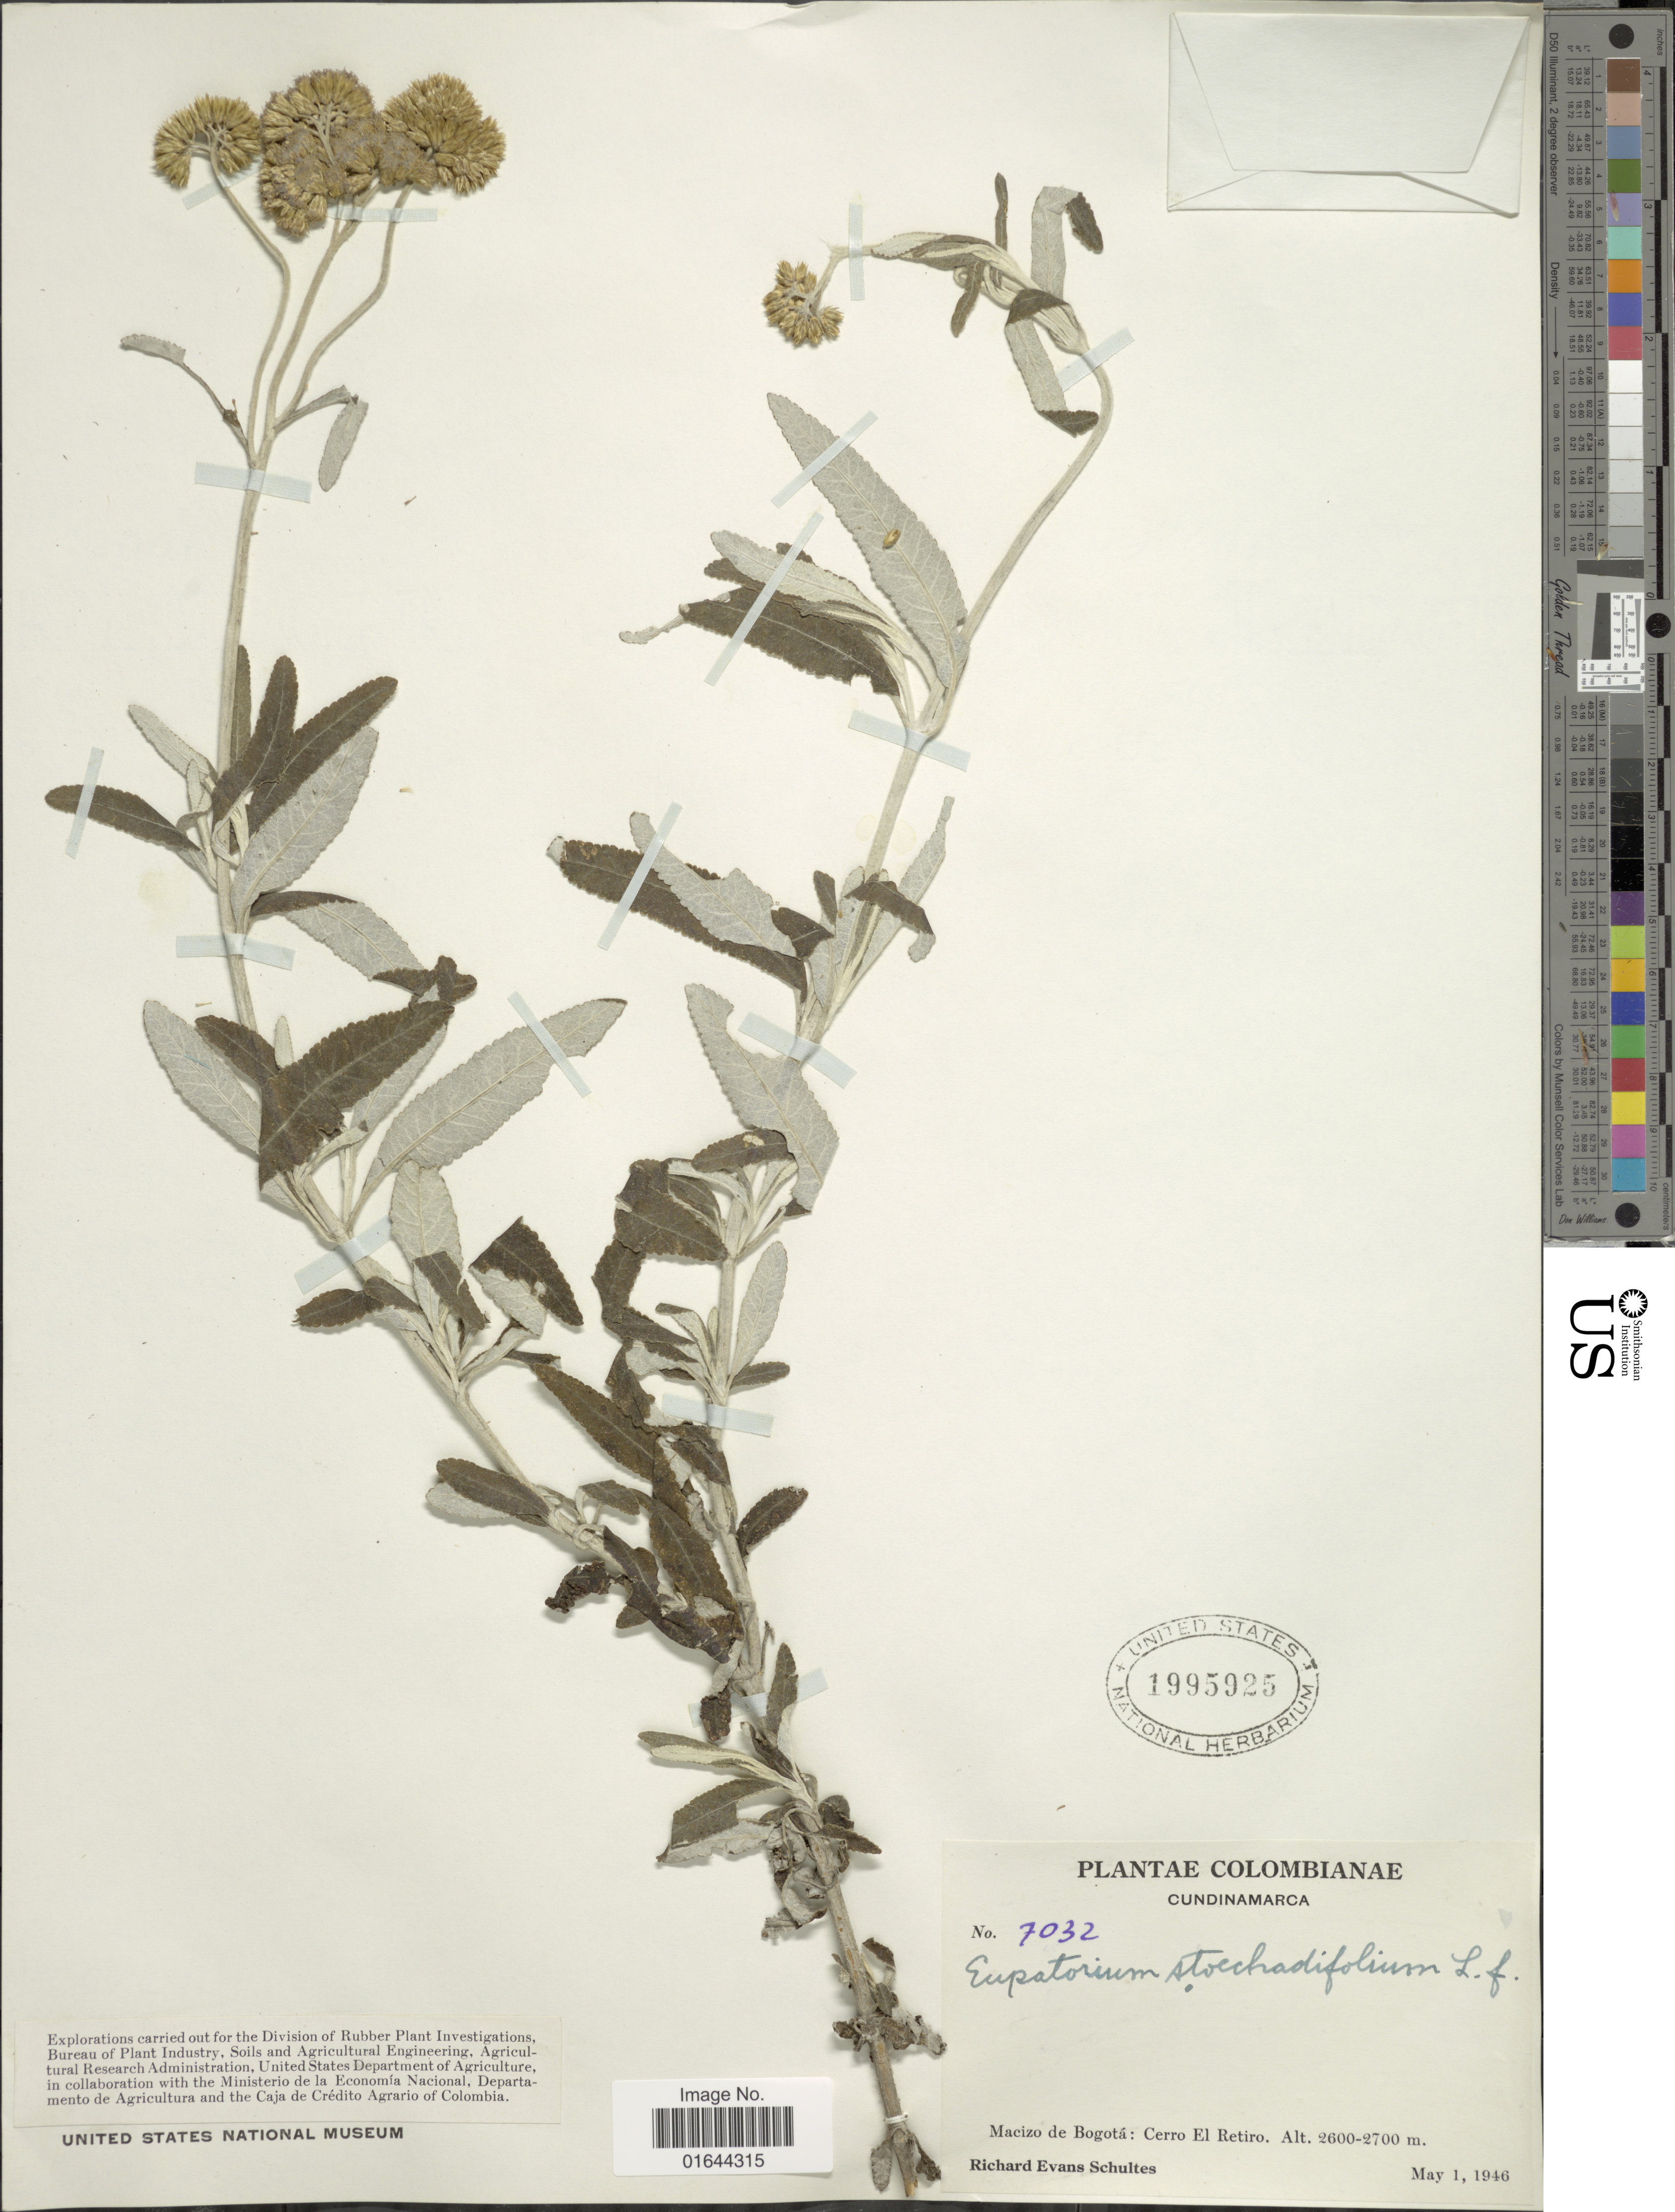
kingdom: Plantae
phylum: Tracheophyta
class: Magnoliopsida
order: Asterales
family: Asteraceae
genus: Lourteigia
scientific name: Lourteigia stoechadifolia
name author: (L. f.) R.M. King & H. Rob.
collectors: R. E. Schultes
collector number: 7032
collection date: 1946-05-01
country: Colombia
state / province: Cundinamarca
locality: Cundinamarca, Macizo de Bogota: Cerro El Retiro.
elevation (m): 2600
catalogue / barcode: US 1995925